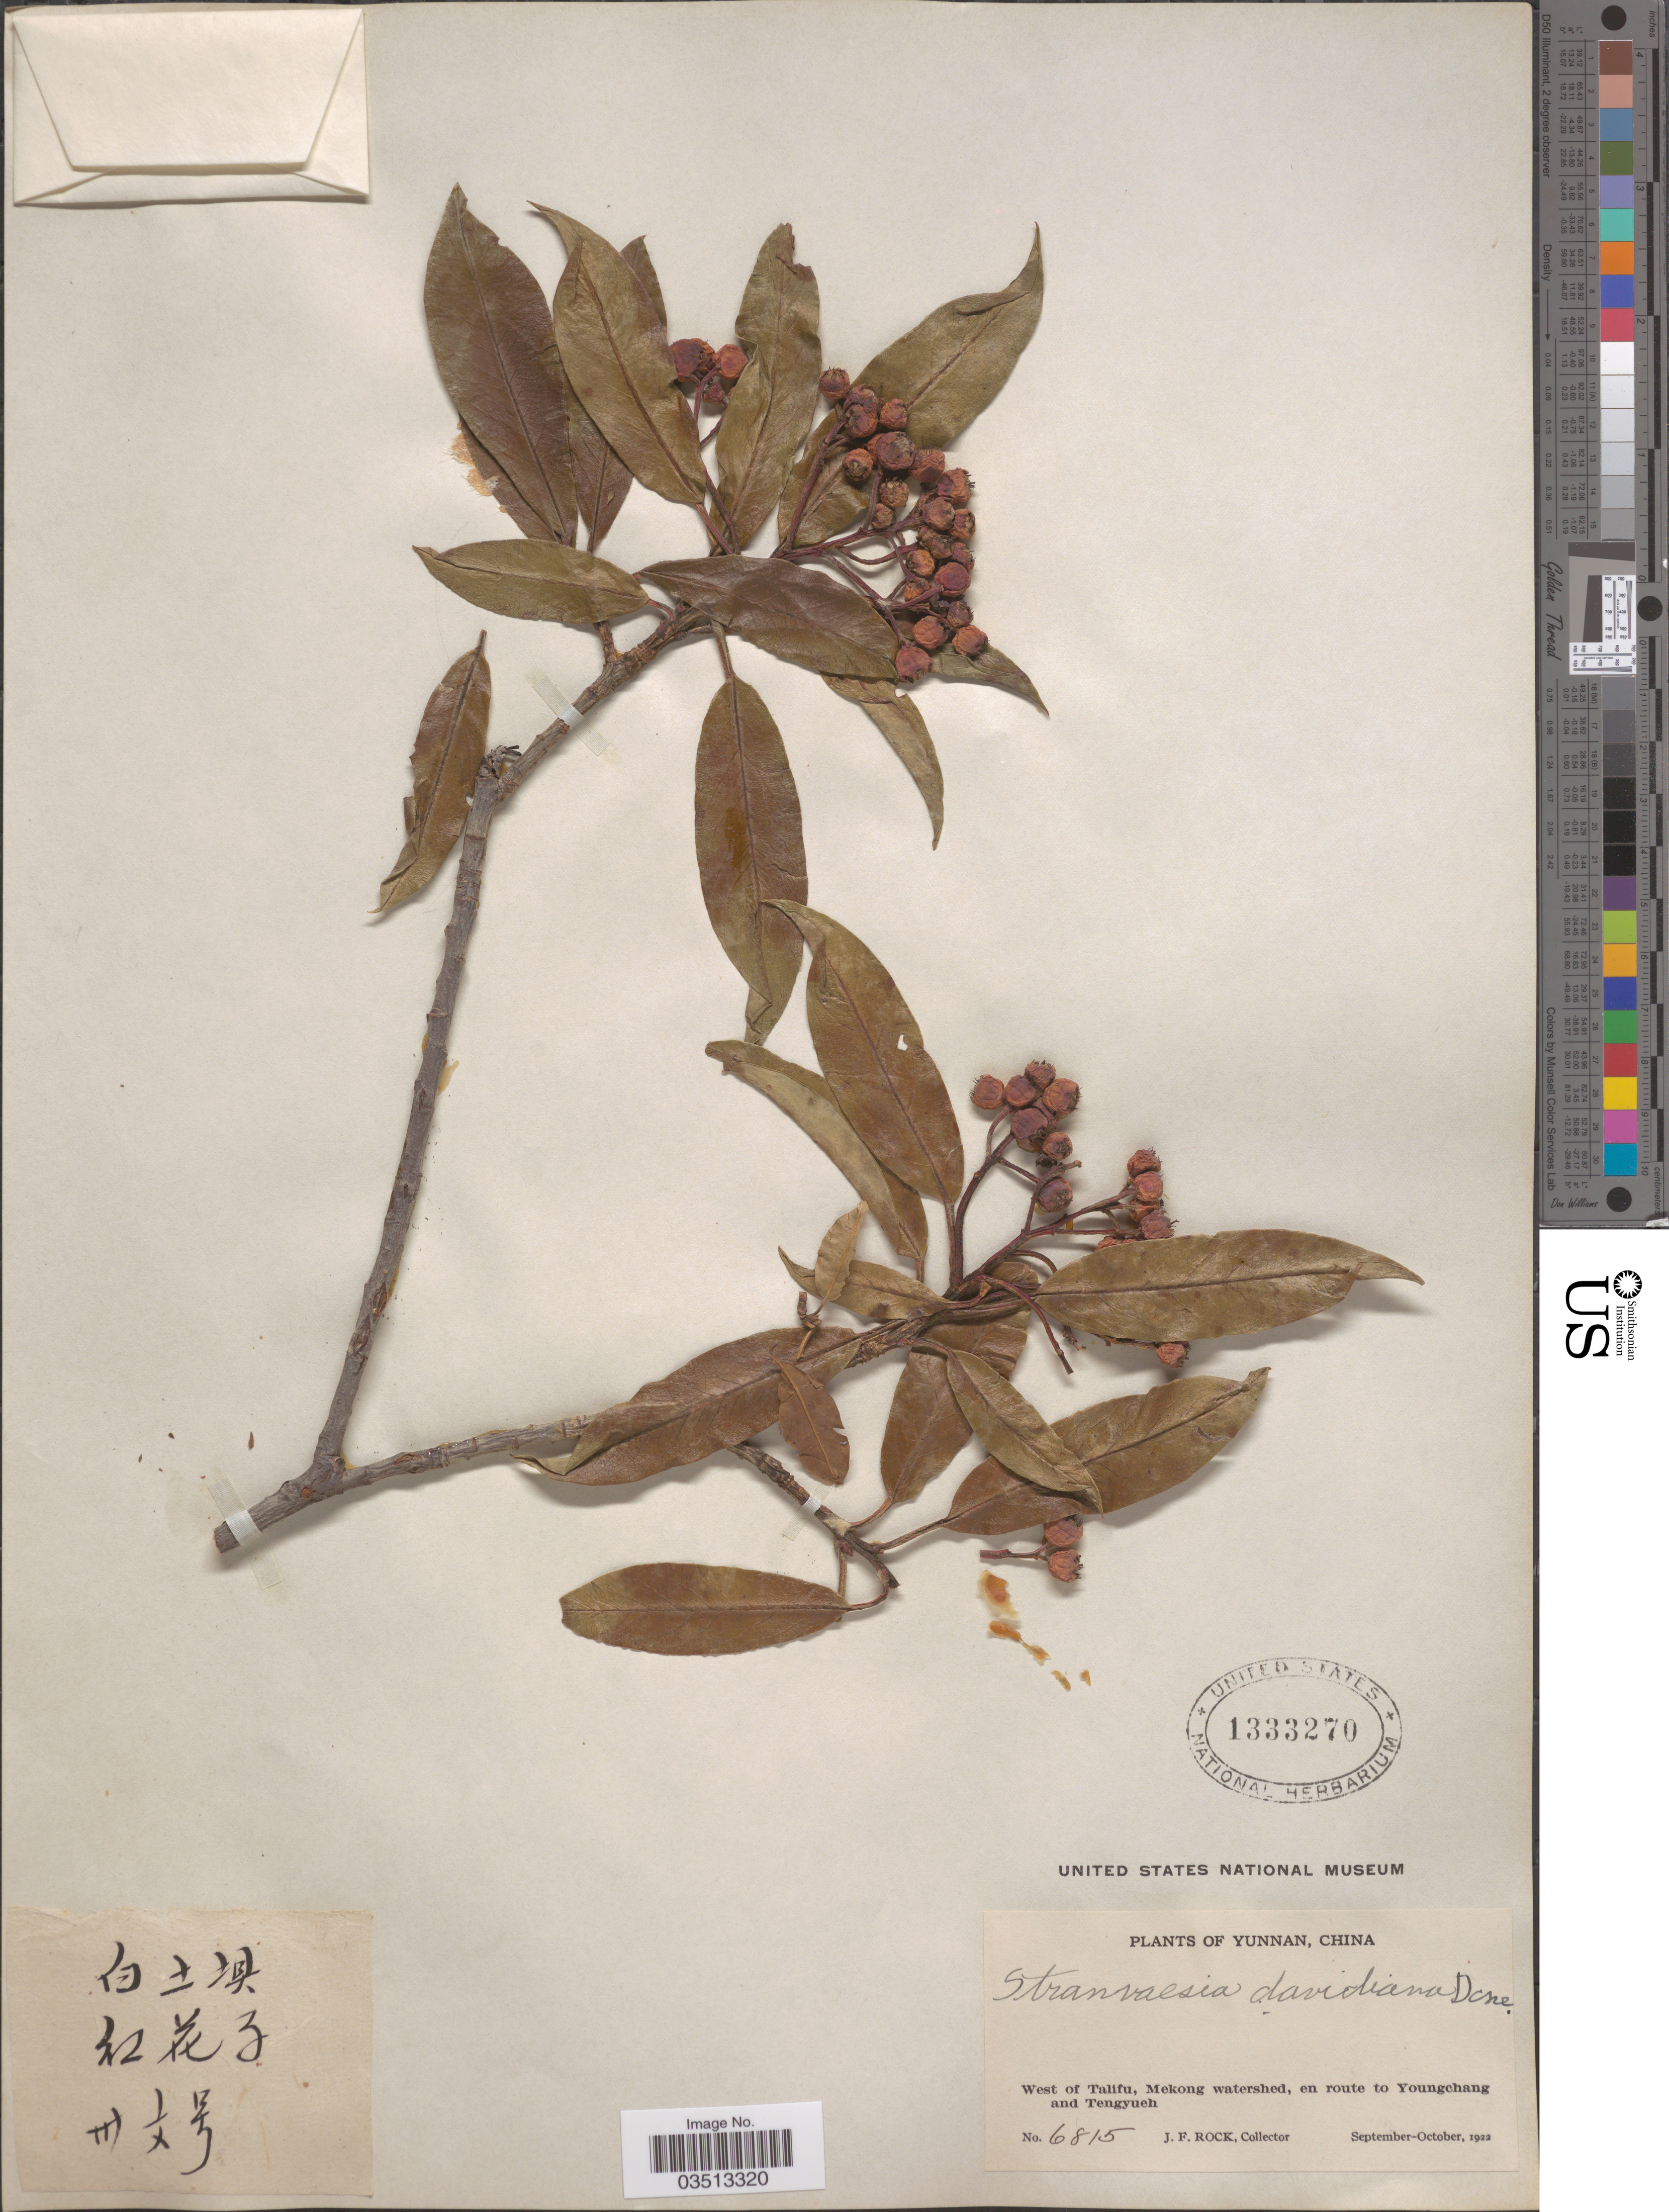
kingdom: Plantae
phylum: Tracheophyta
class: Magnoliopsida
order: Rosales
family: Rosaceae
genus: Stranvaesia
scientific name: Stranvaesia davidiana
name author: Decne.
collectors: J. Rock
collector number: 6815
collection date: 1922-09/1922-10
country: China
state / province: Yunnan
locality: West of Talifu, Mekong watershed, en route to Youngchang and Tengyueh.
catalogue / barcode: US 1333270